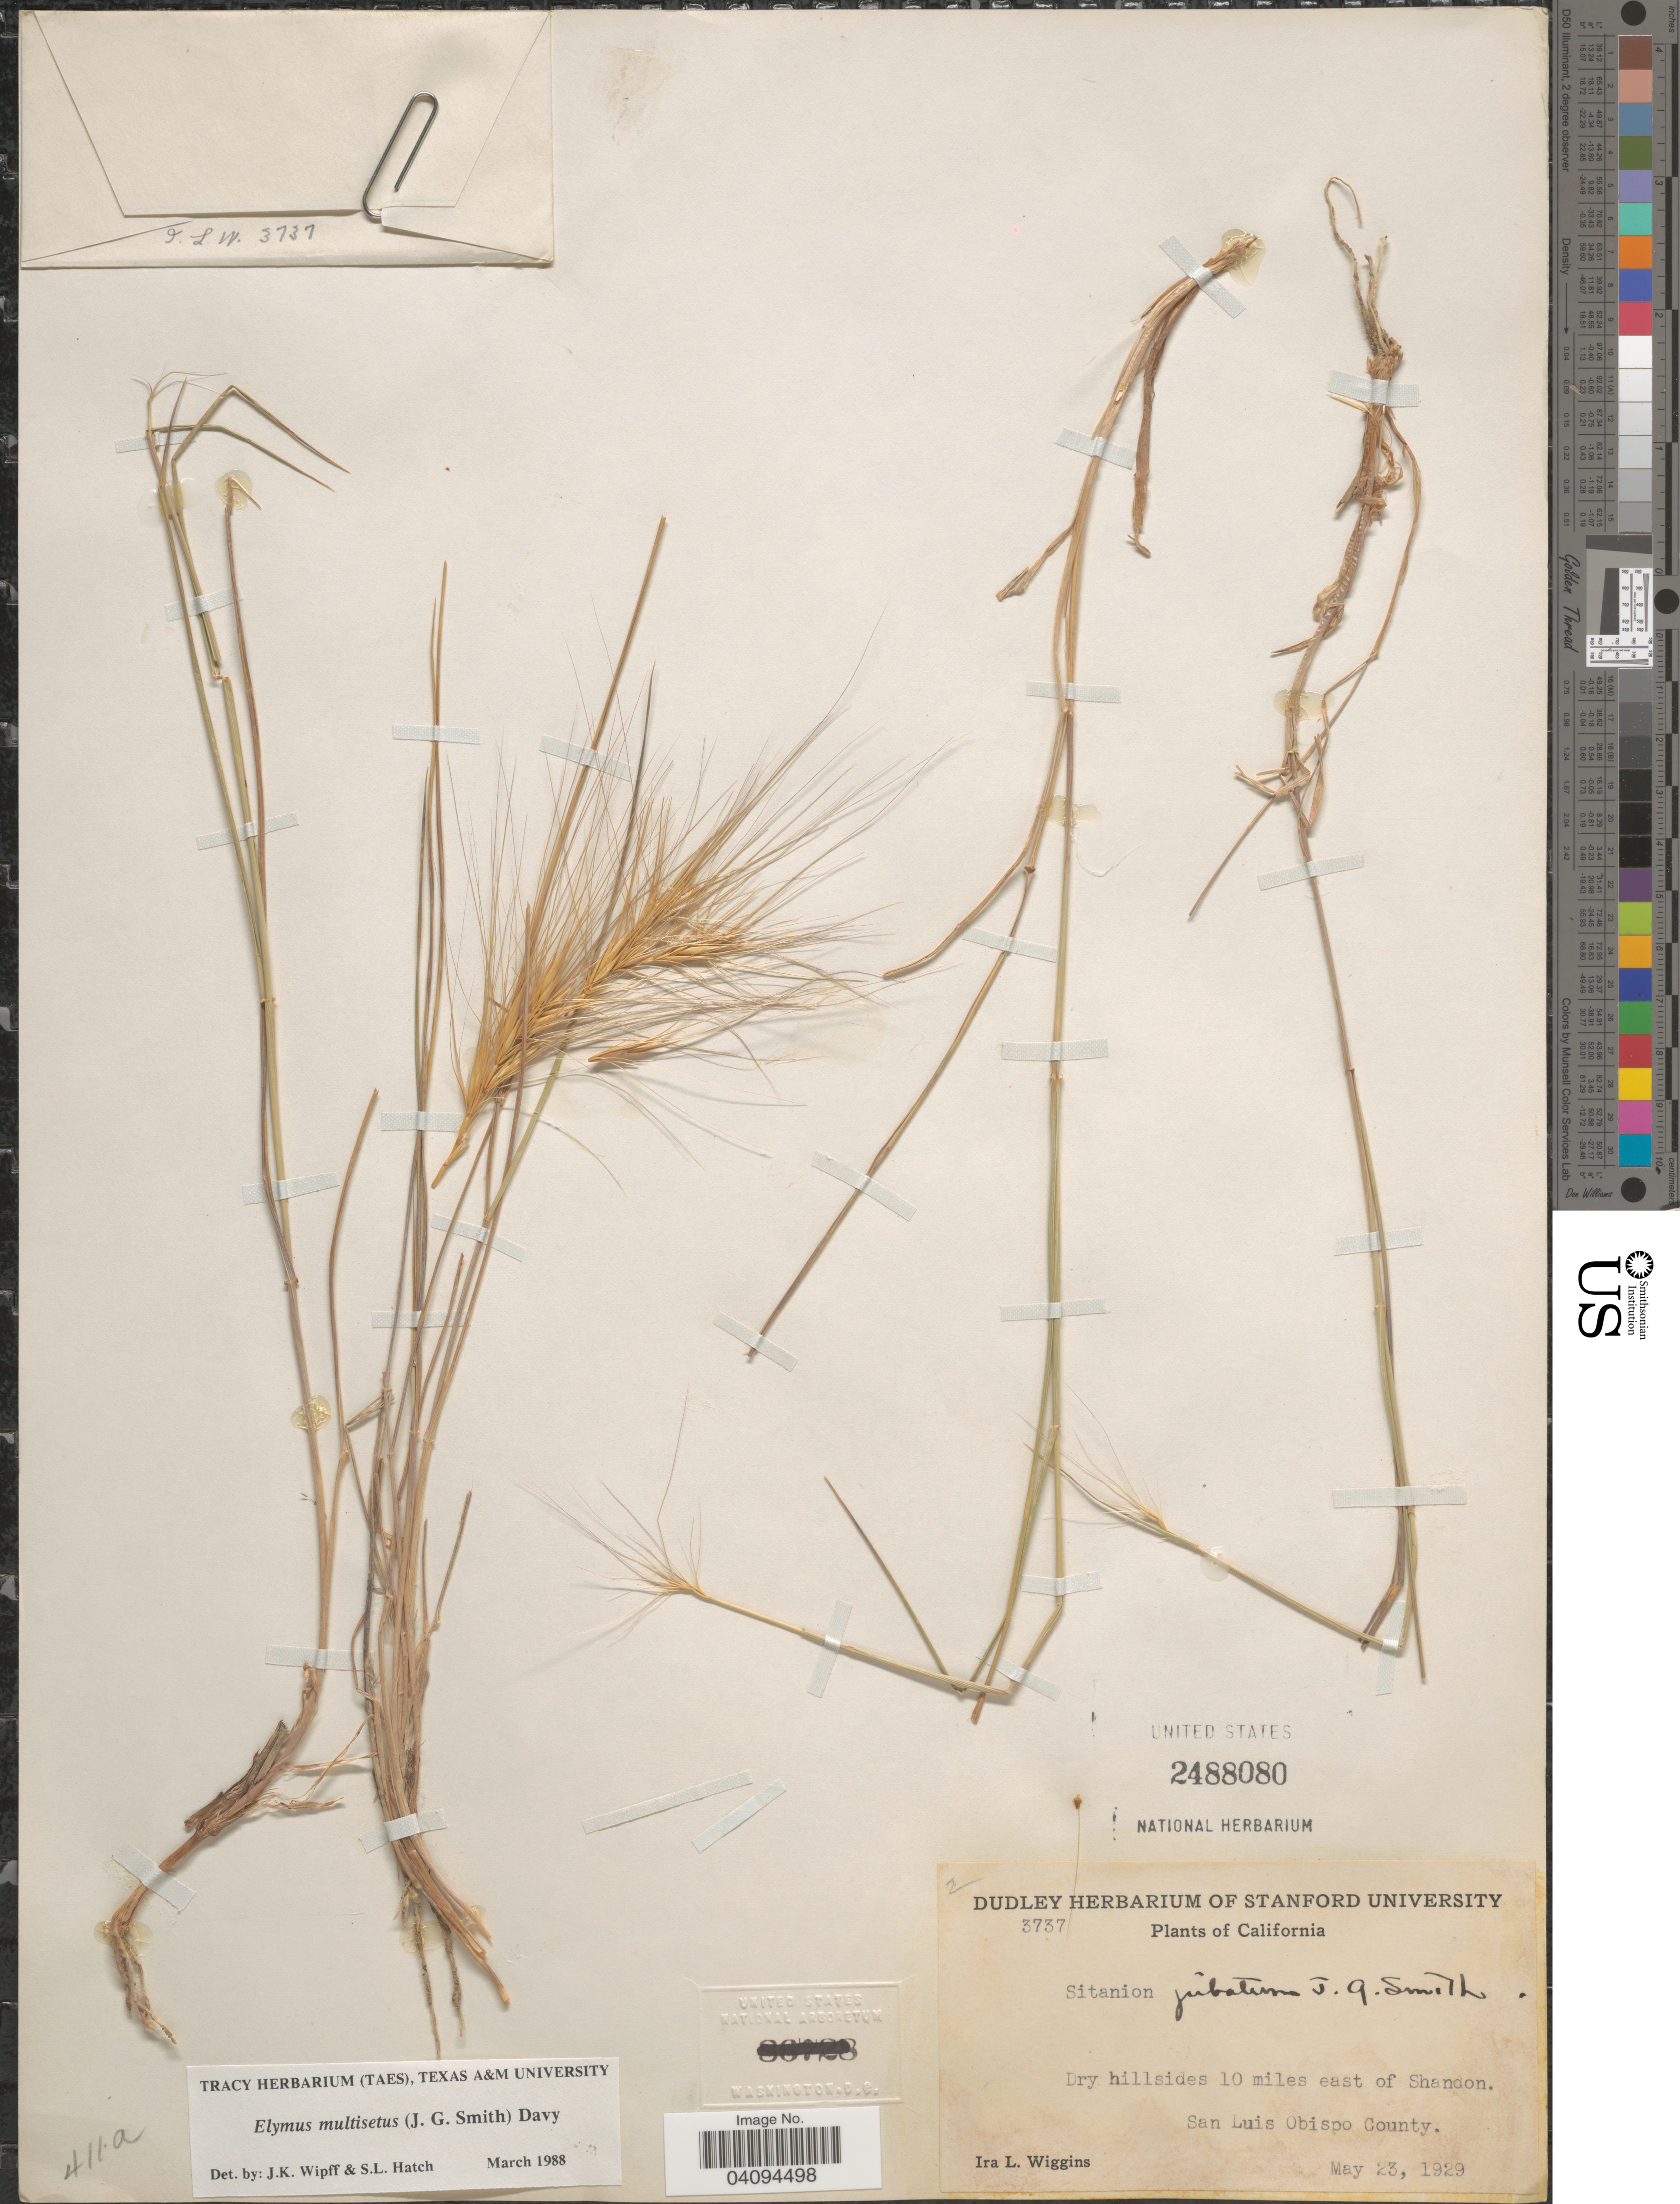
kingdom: Plantae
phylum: Tracheophyta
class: Liliopsida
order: Poales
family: Poaceae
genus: Elymus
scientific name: Elymus multisetus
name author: (J.G. Sm.) Burtt Davy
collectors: I. L. Wiggins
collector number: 3737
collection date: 1929-05-23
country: United States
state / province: California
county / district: San Luis Obispo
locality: Dry hillsides 10 miles east of Shandon. San Luis Obispo County.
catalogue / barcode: US 2488080